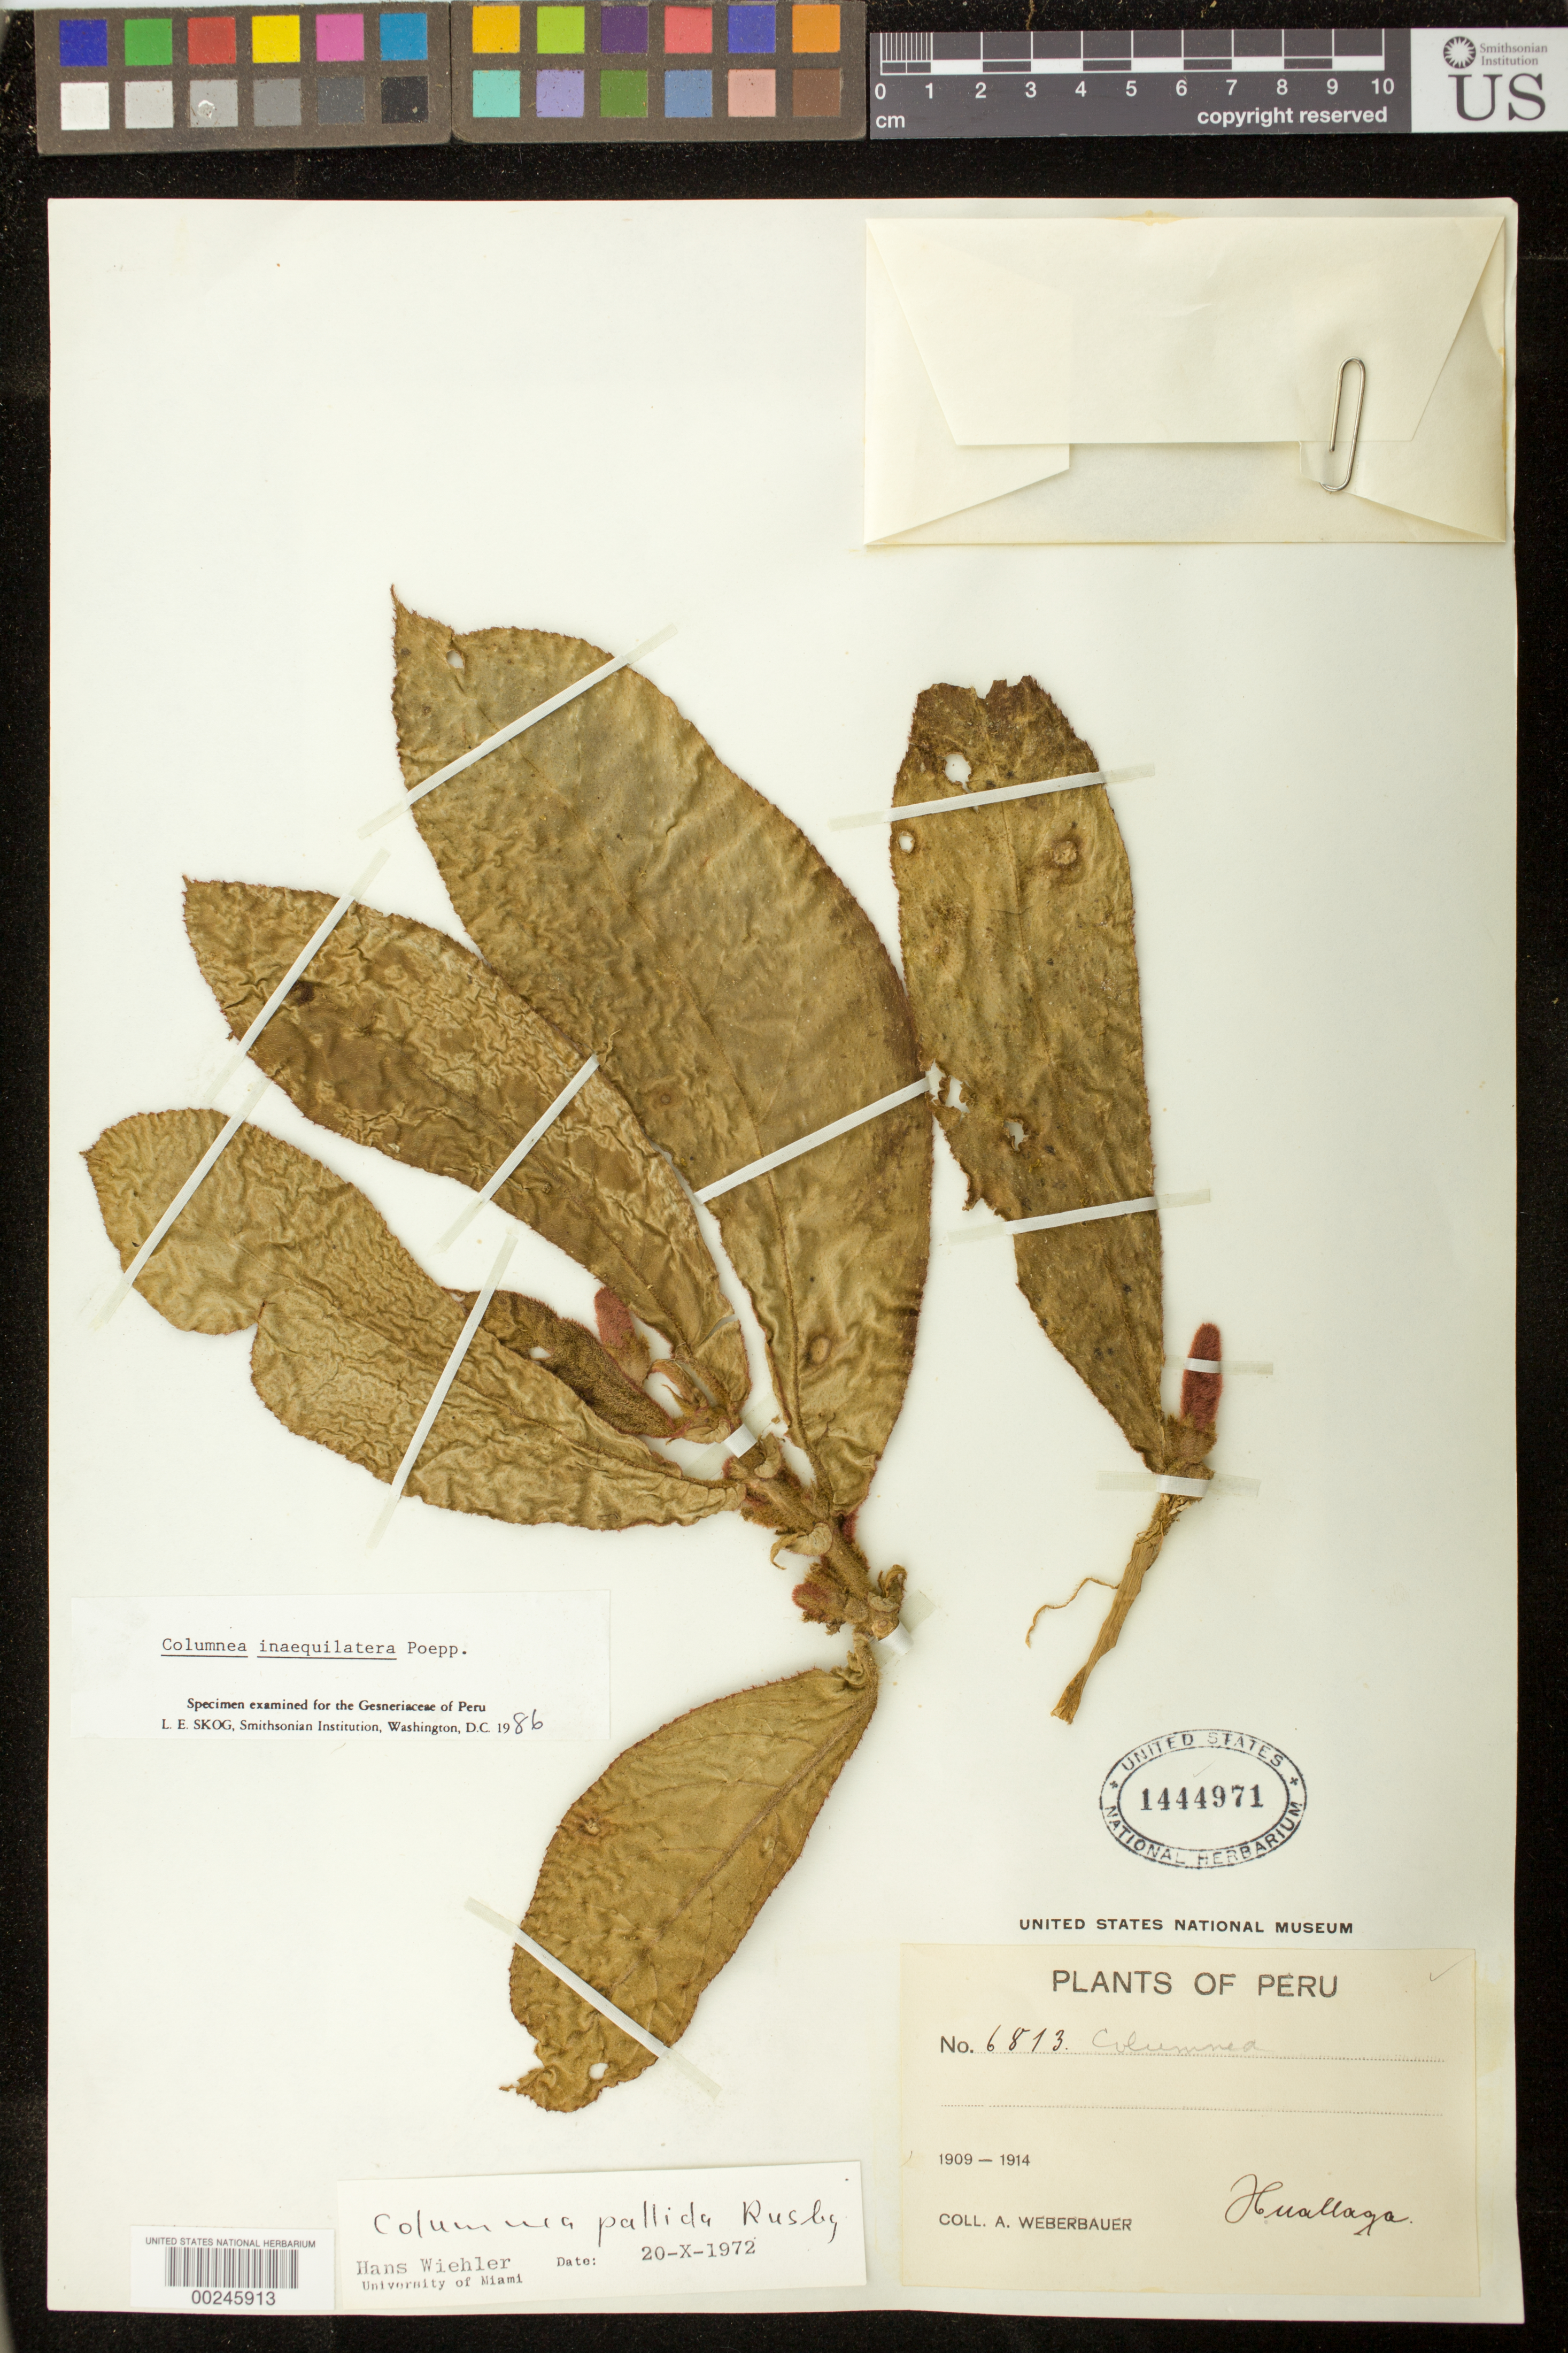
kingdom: Plantae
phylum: Tracheophyta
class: Magnoliopsida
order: Lamiales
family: Gesneriaceae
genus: Columnea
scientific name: Columnea inaequilatera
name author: Poepp.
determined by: Clark, J. L., (SEL), The Marie Selby Botanical Garden (UNITED STATES)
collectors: A. Weberbauer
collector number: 6813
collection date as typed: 31 Aug 1909-14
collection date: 1909-08-31/1914-08-31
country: Peru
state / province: Huánuco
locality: Cerros en el lado derecho (oriental) del Río Huallaga al frente de la hacienda Pampayacu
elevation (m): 1600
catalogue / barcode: US 1444971